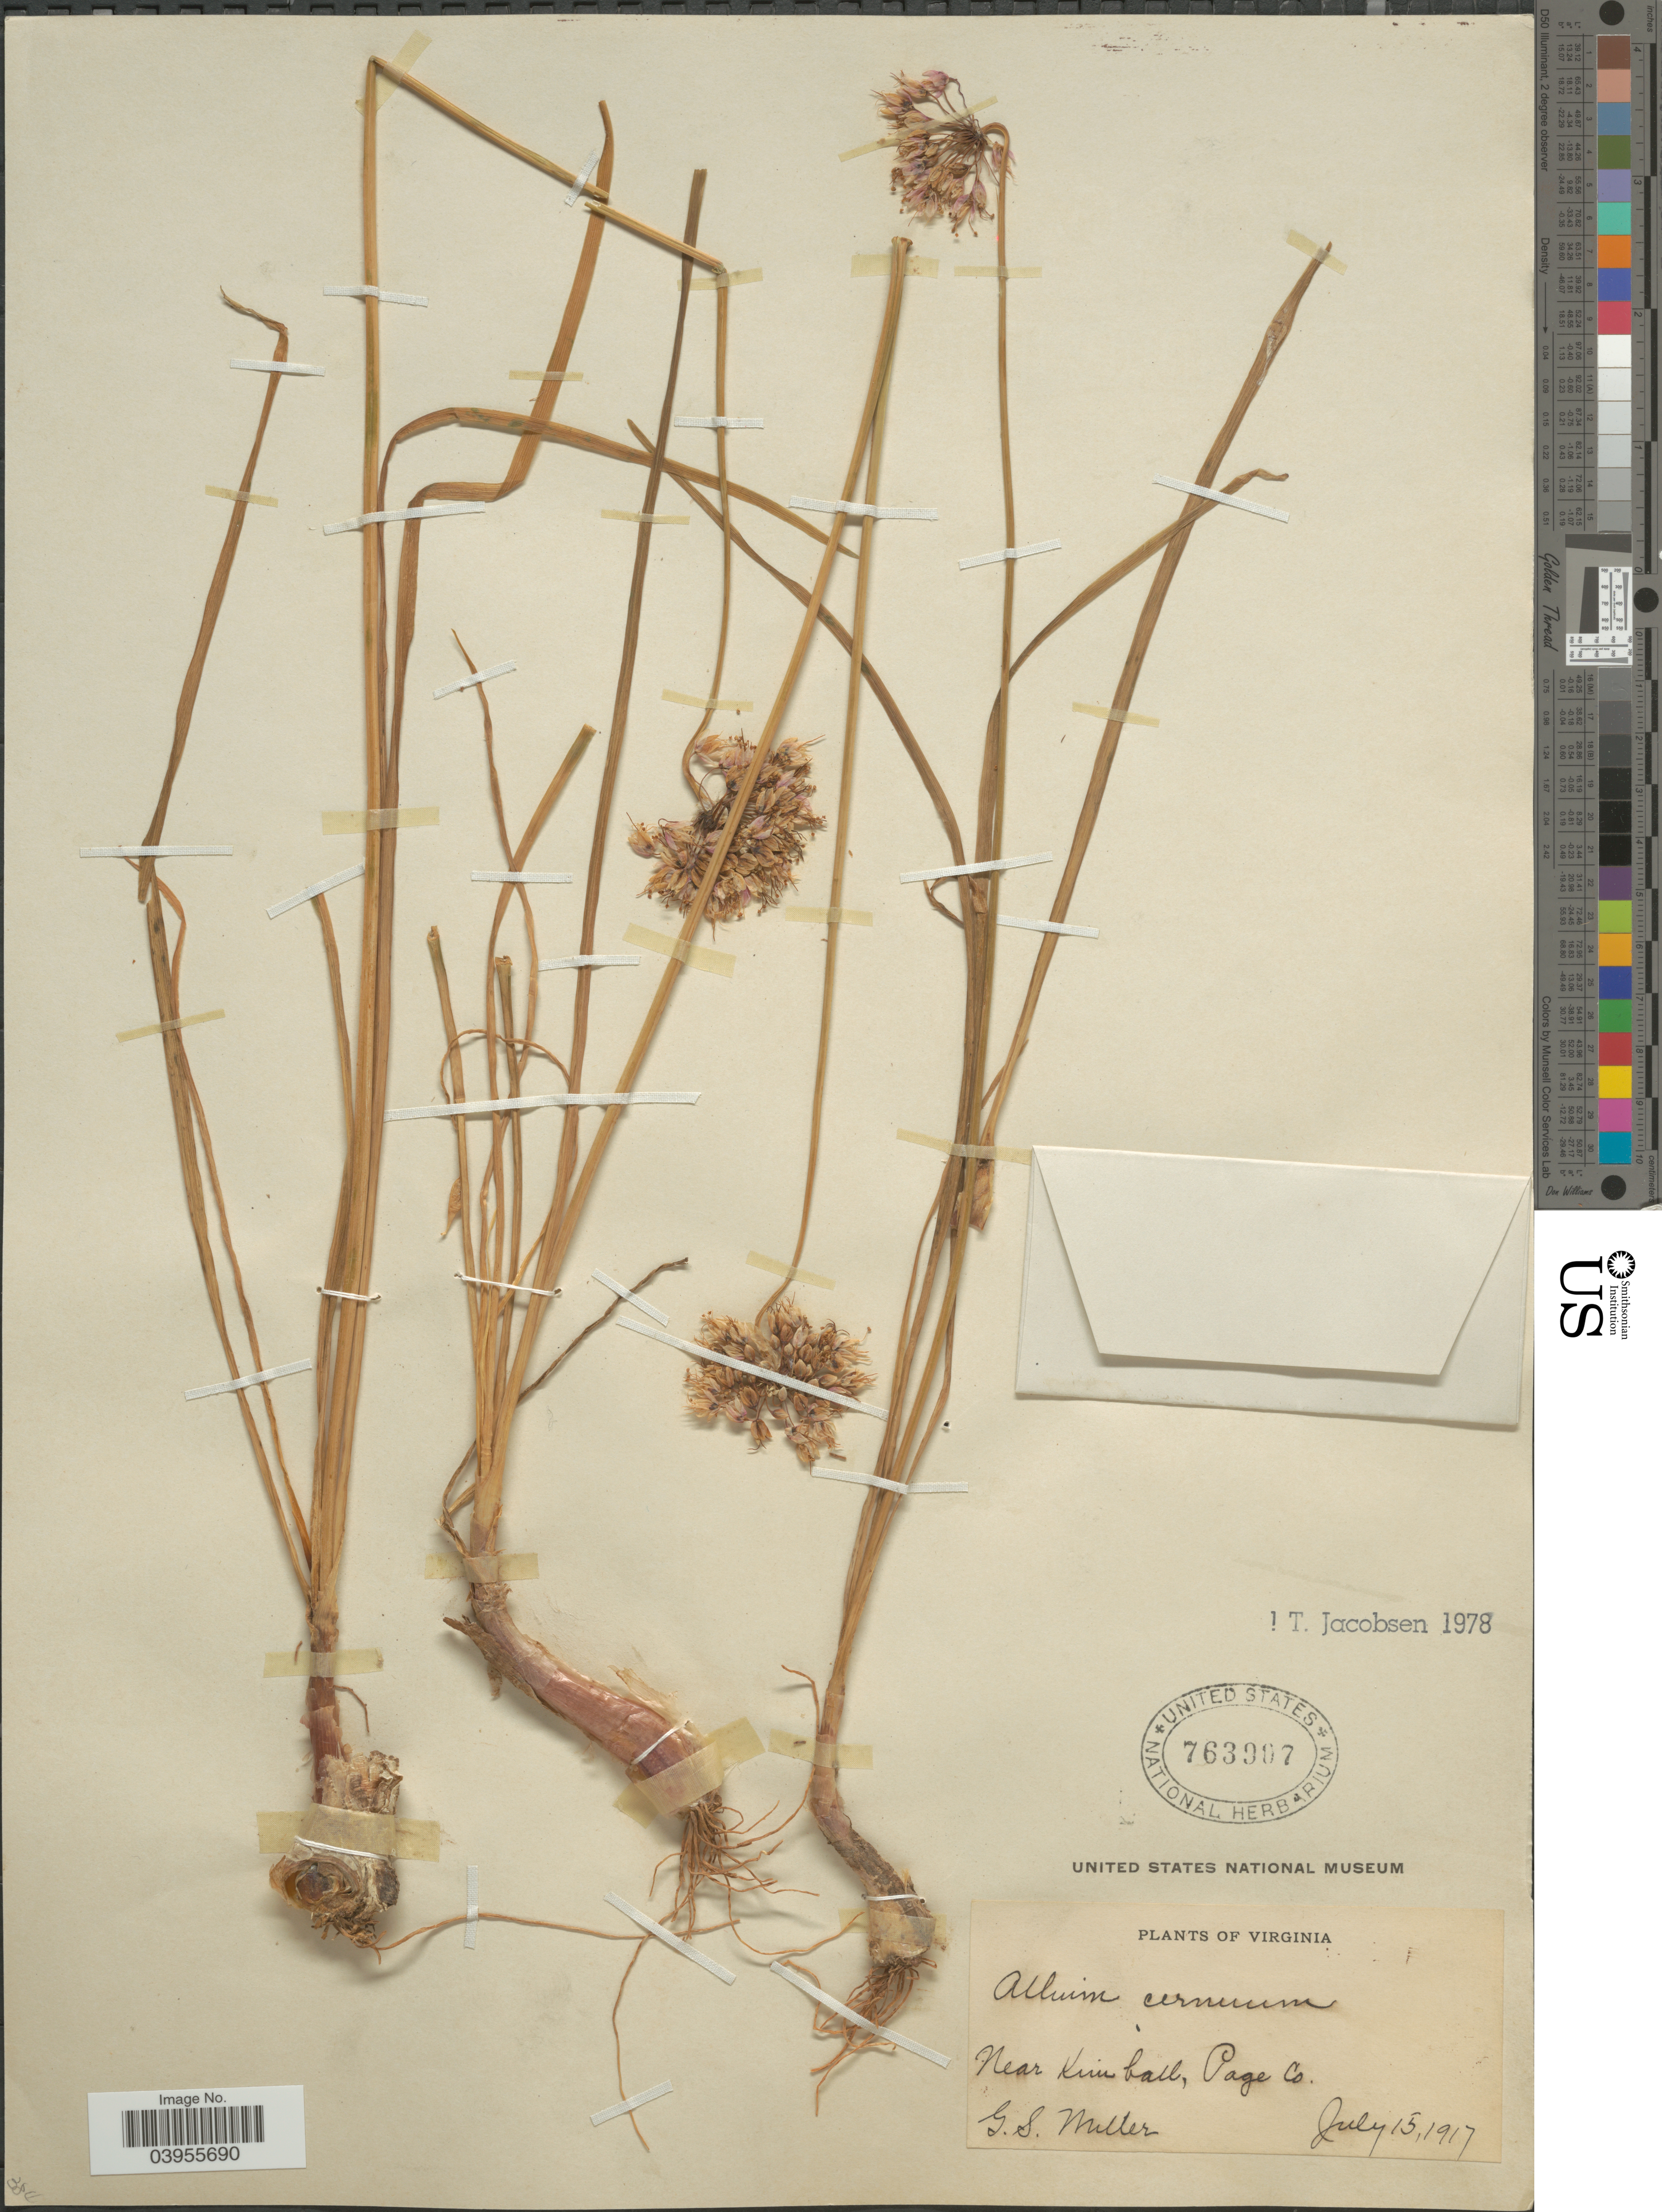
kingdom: Plantae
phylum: Tracheophyta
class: Liliopsida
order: Asparagales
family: Amaryllidaceae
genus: Allium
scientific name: Allium cernuum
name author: Roth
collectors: G. S. Miller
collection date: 1917-07-15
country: United States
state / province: Virginia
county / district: Page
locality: Near Kimball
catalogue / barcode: US 763907